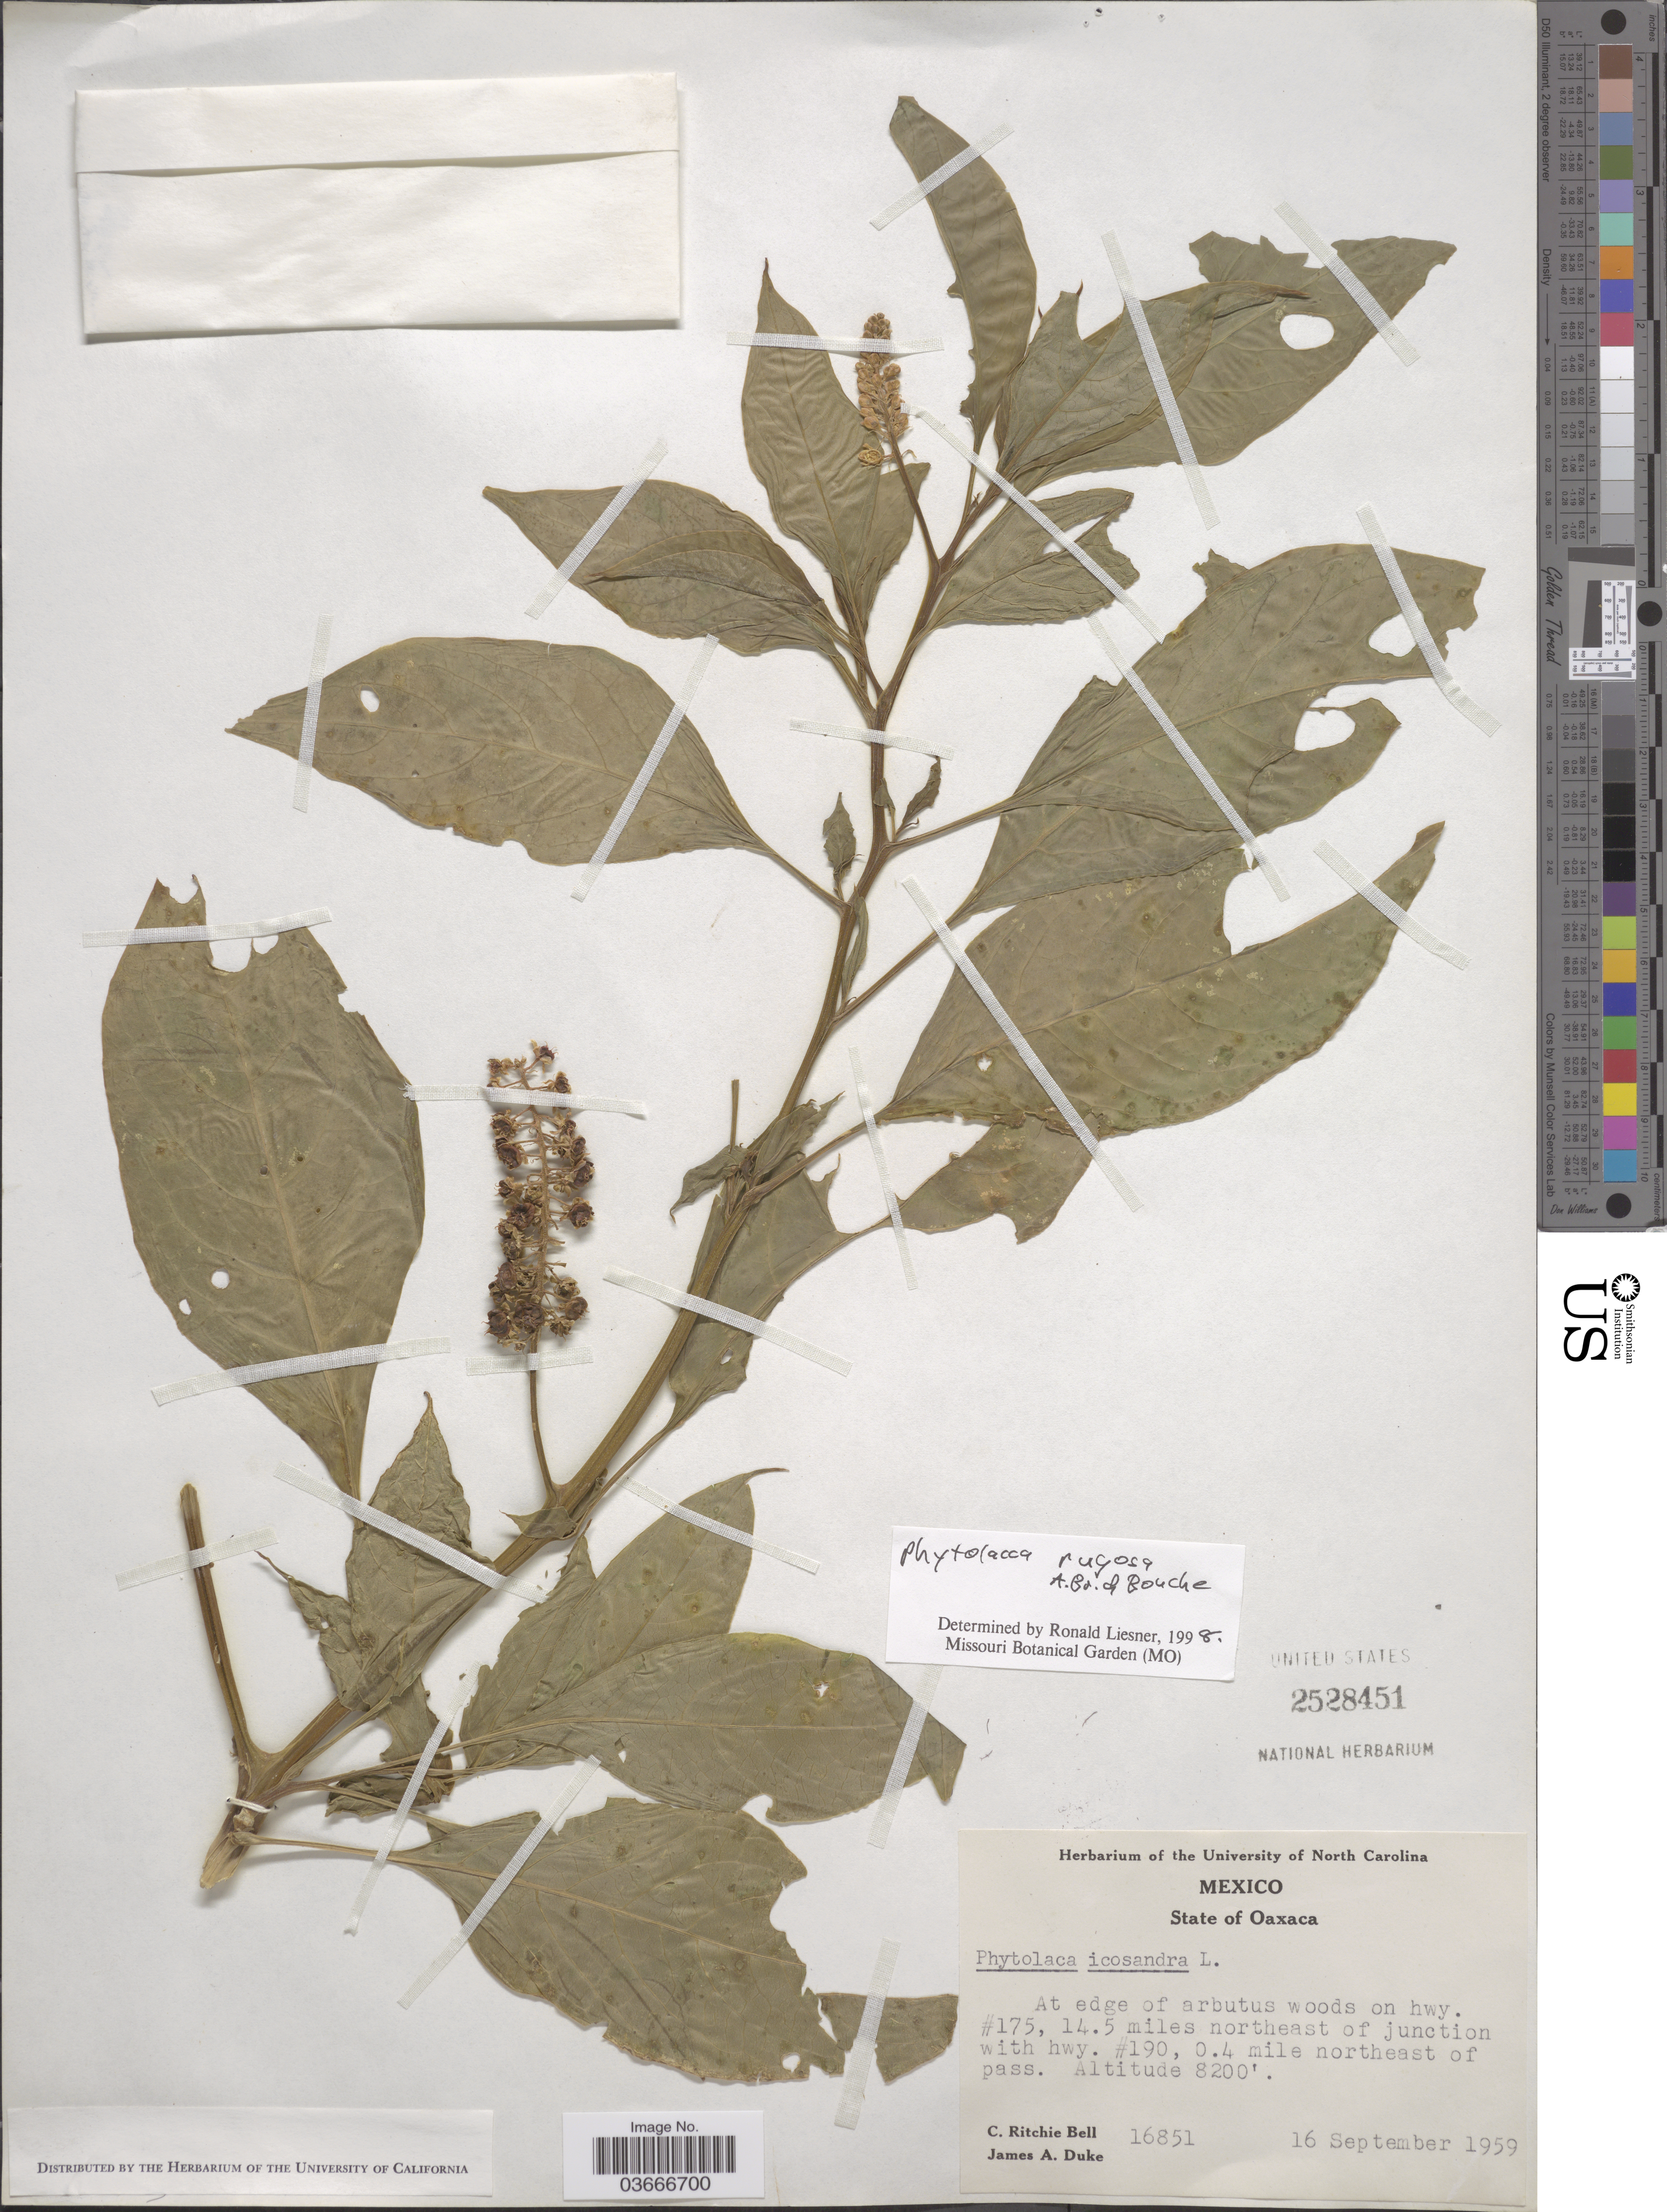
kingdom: Plantae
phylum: Tracheophyta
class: Magnoliopsida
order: Caryophyllales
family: Phytolaccaceae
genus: Phytolacca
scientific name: Phytolacca rugosa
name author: A. Braun & C.D. Bouché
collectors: C. R. Bell & J. A. Duke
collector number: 16851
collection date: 1959-09-16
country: Mexico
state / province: Oaxaca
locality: At edge of arbutus woods on hwy. #175, 14.5 miles northeast of junction with hwy. #190, 0.4 mile northeast of pass.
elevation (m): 2499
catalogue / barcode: US 2528451